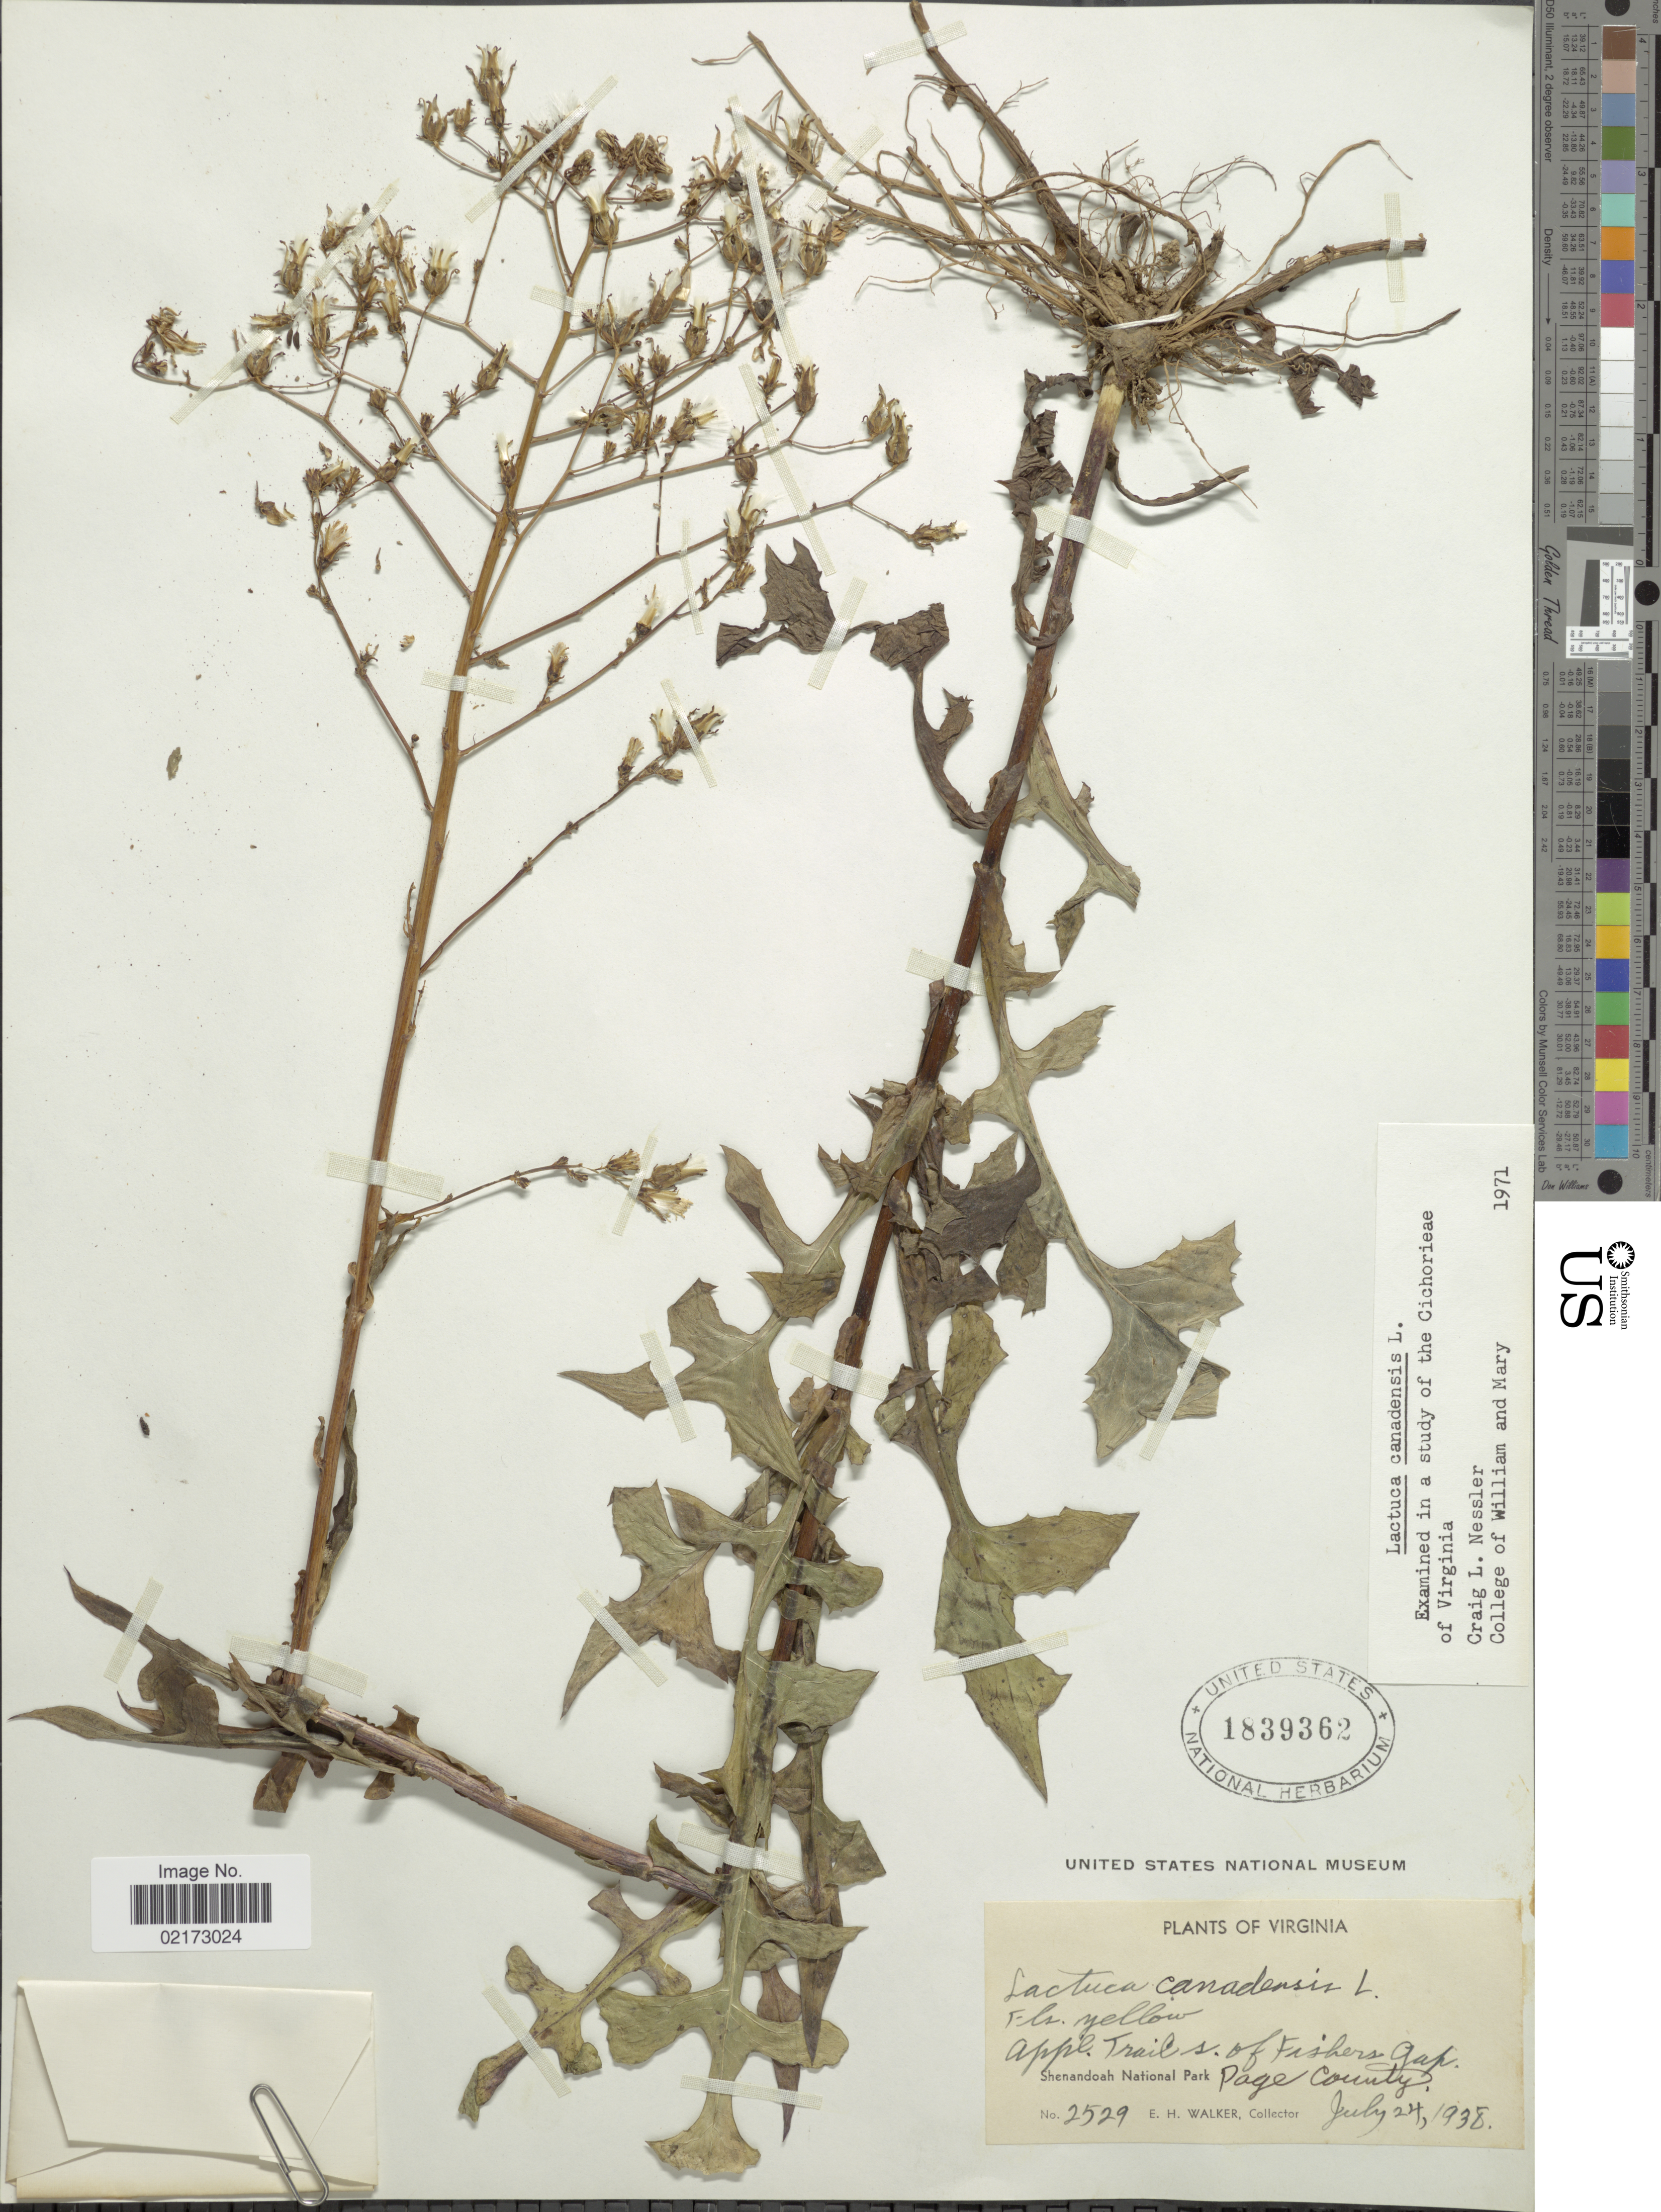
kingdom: Plantae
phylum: Tracheophyta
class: Magnoliopsida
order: Asterales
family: Asteraceae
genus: Lactuca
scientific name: Lactuca canadensis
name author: L.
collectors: E. H. Walker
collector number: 2529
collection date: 1938-07-24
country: United States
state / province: Virginia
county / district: Page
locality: Appl. Trail s. of Fishers Gap, Shenandoah National Park, Page County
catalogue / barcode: US 1839362